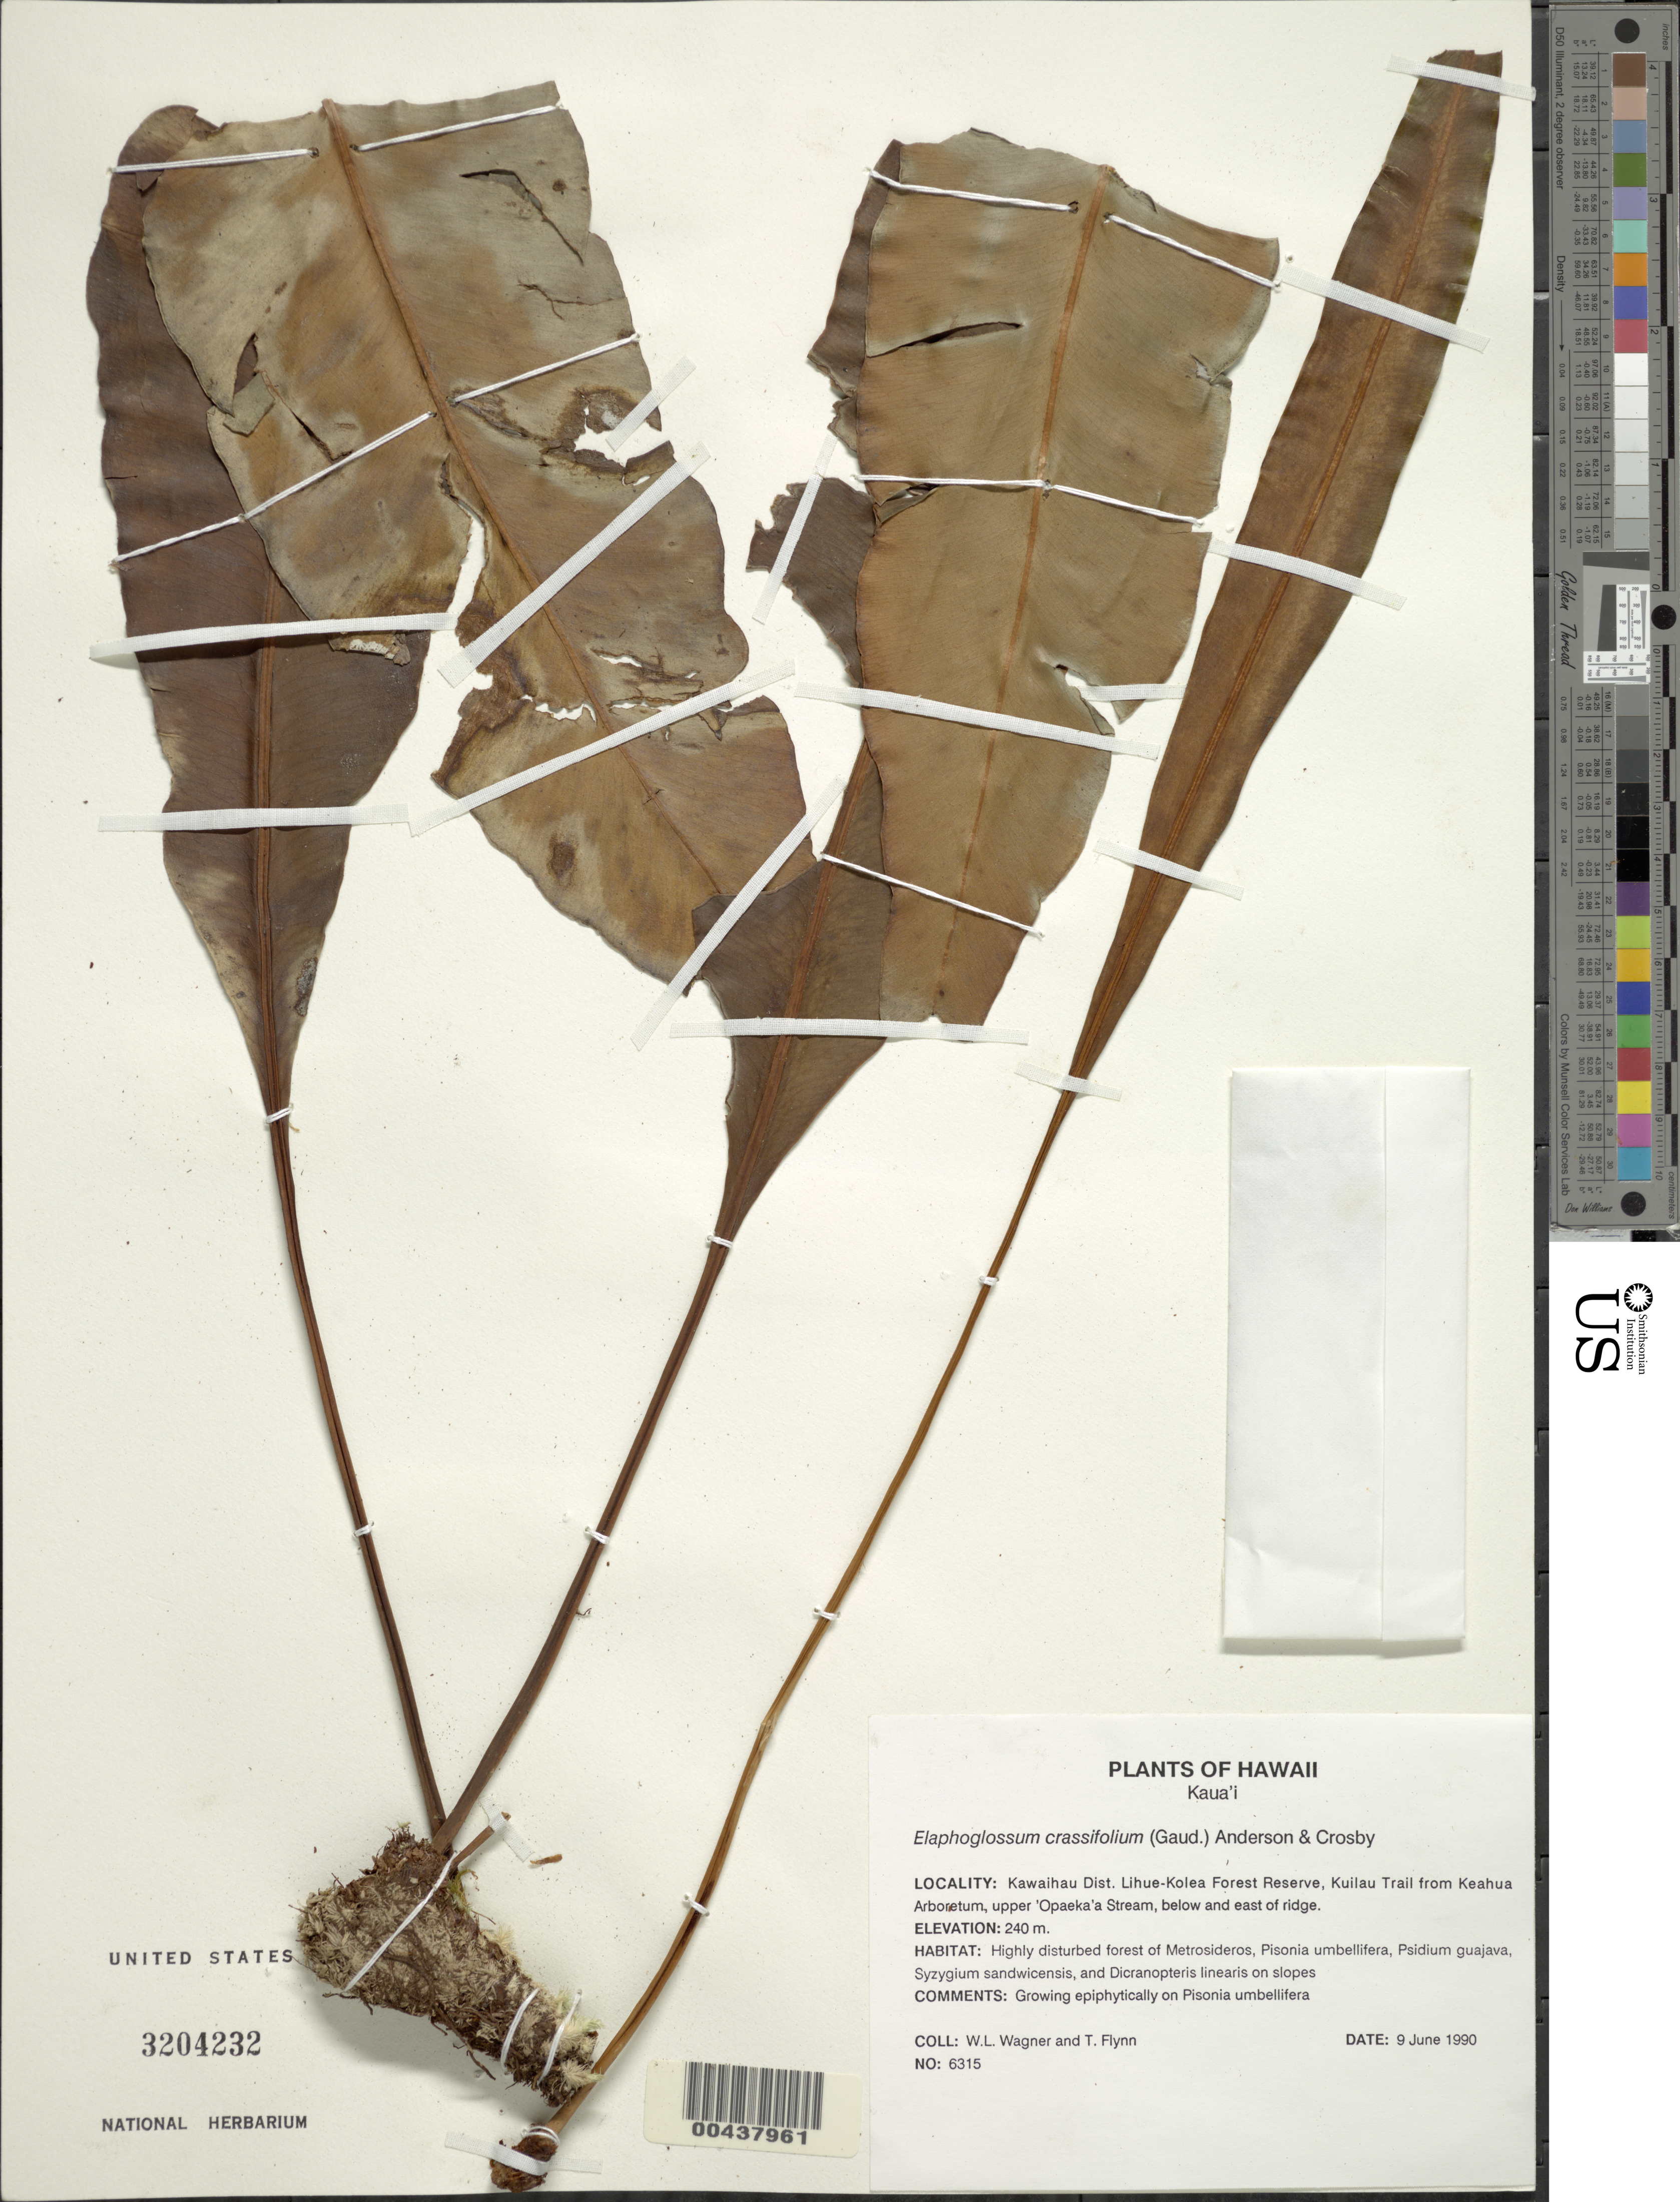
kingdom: Plantae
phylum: Tracheophyta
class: Polypodiopsida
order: Polypodiales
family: Dryopteridaceae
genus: Elaphoglossum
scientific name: Elaphoglossum crassifolium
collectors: W. L. Wagner & T. W. Flynn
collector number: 6315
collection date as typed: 9 Jun 1990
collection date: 1990-06-09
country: United States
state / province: Hawaii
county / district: Kauai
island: Kaua'i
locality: Kawaihau Dist. Lihue-Kolea Forest Reserve, Kuilau Trail from Keahua Arboretum, upper 'Opaeka'a Stream, below and E of ridge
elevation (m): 240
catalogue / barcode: US 3204232